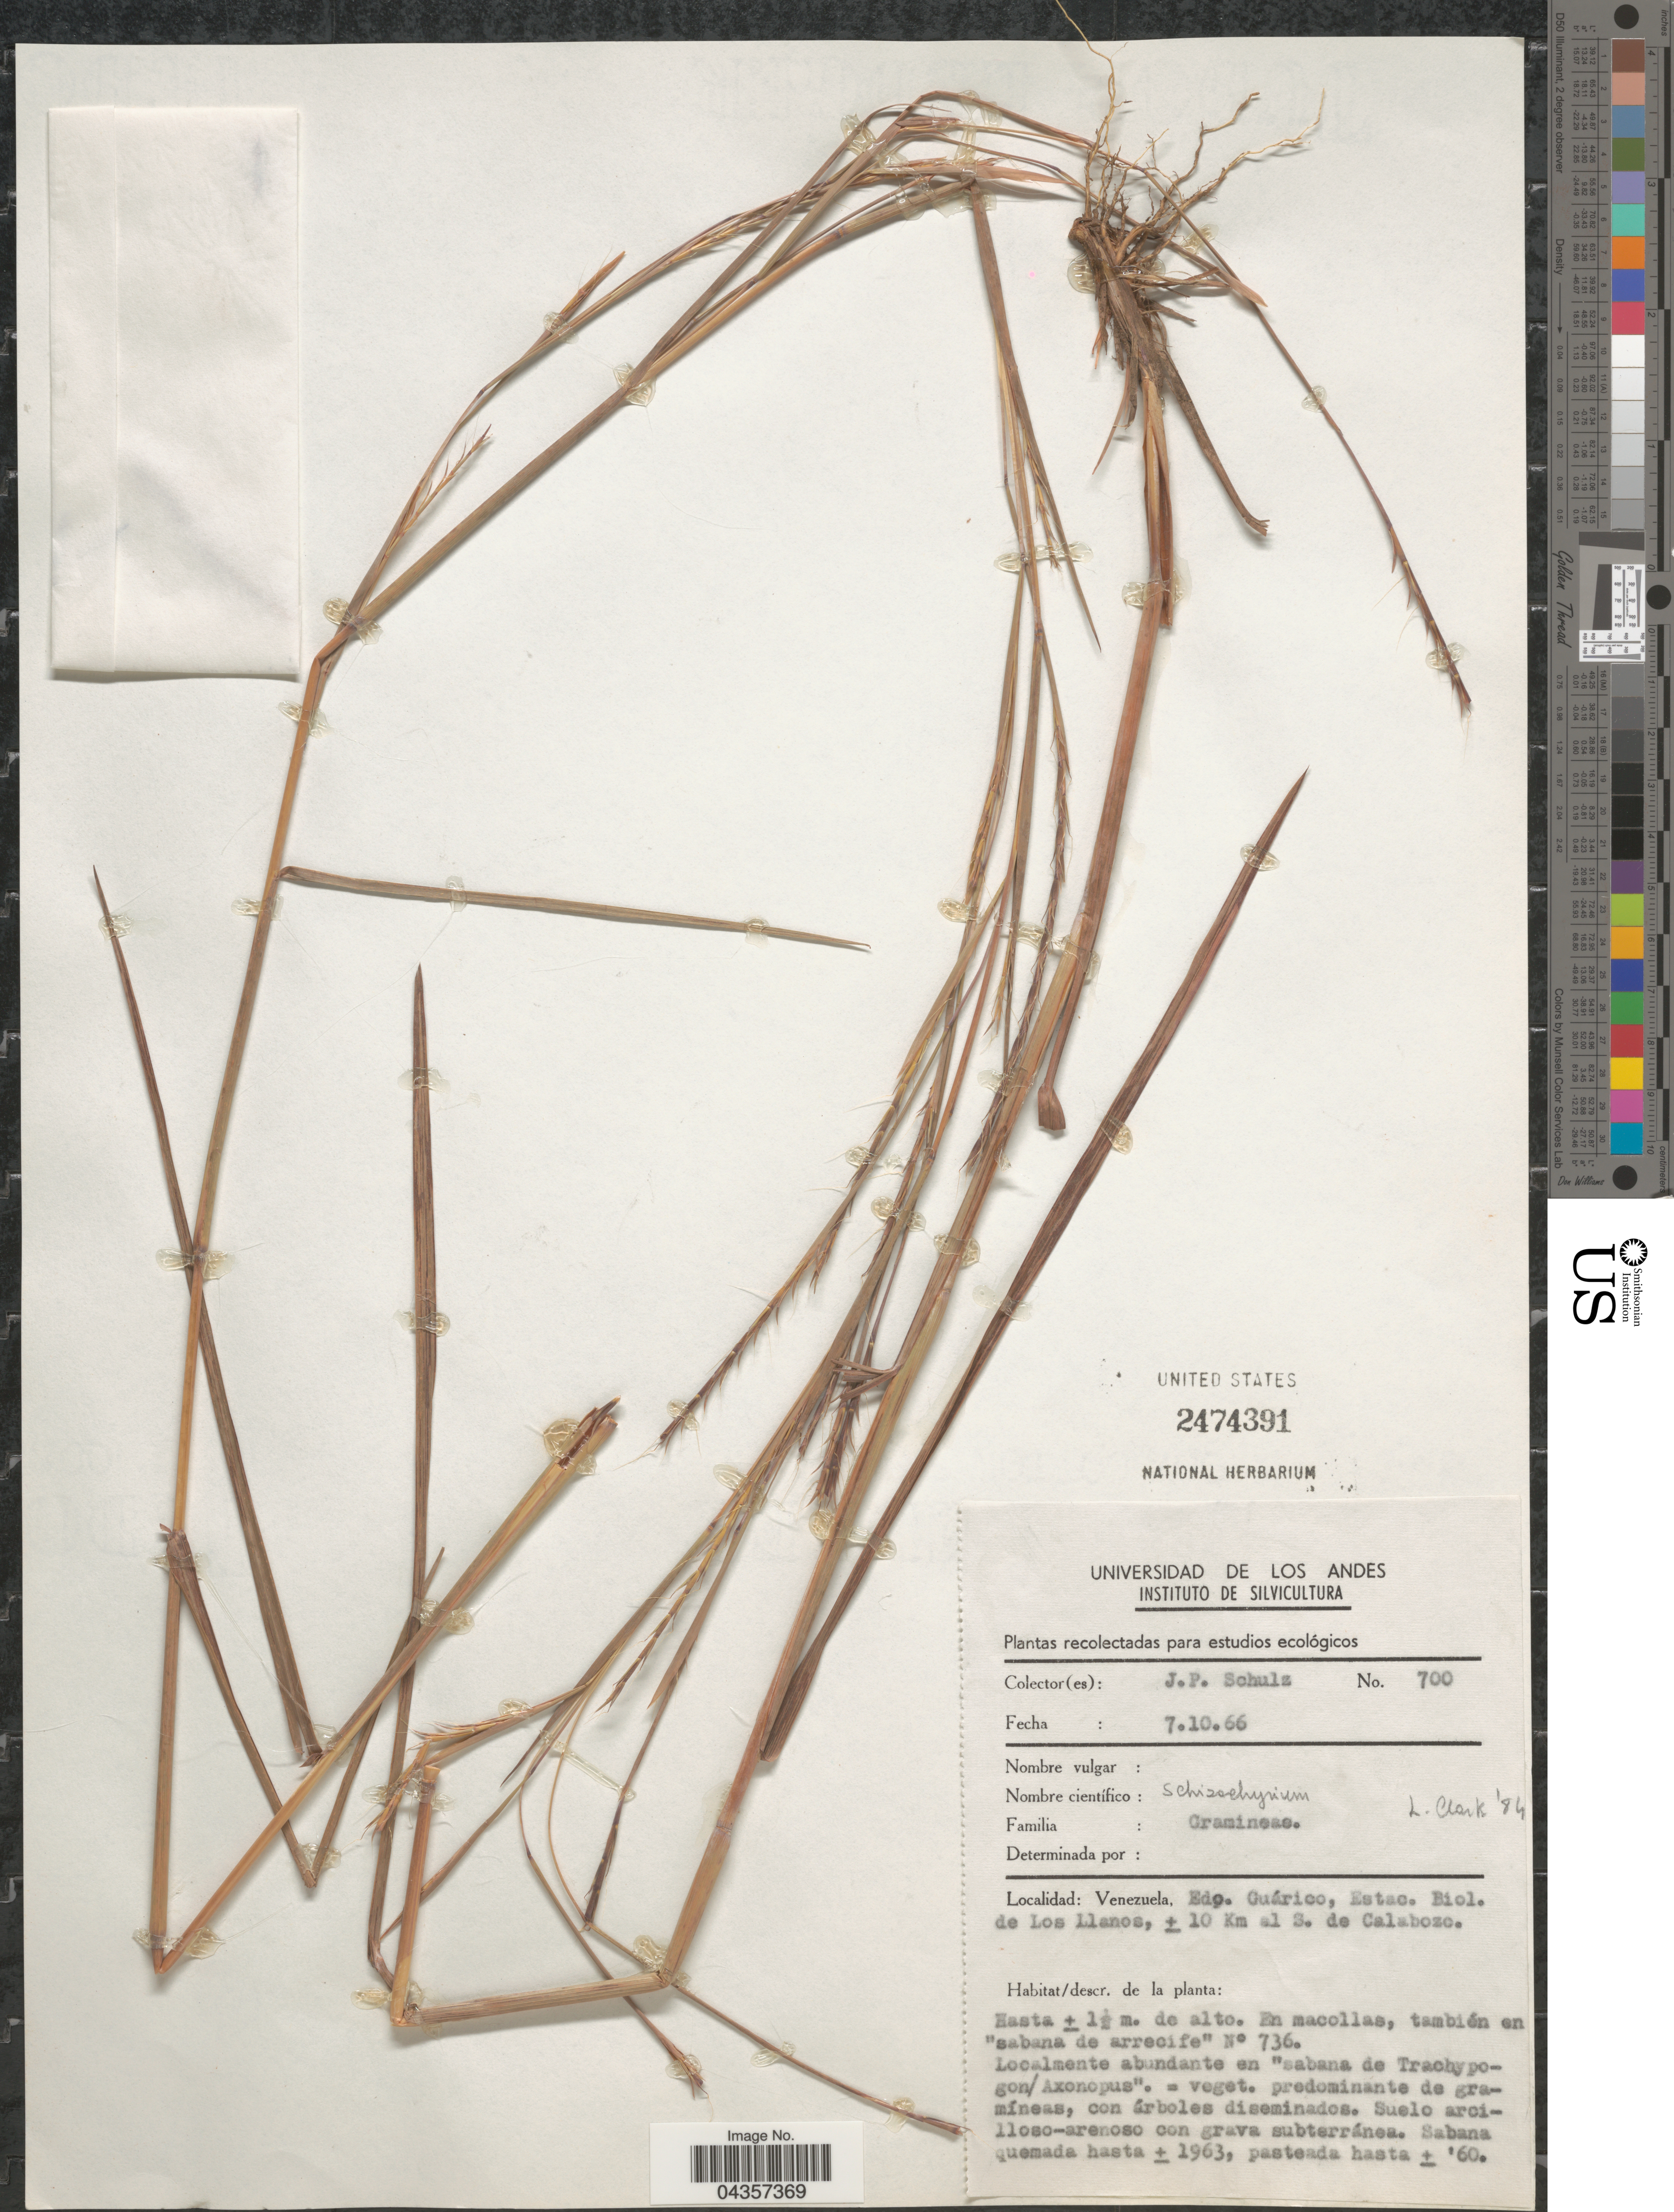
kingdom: Plantae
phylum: Tracheophyta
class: Liliopsida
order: Poales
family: Poaceae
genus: Schizachyrium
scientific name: Schizachyrium sp.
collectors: J. P. Schulz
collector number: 700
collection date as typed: Transcribed d/m/y: 7/10/66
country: Venezuela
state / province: Guarico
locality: Estac. Biol. de Los Llanos, ±10 Km al S. de Calabozo.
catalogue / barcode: US 2474391